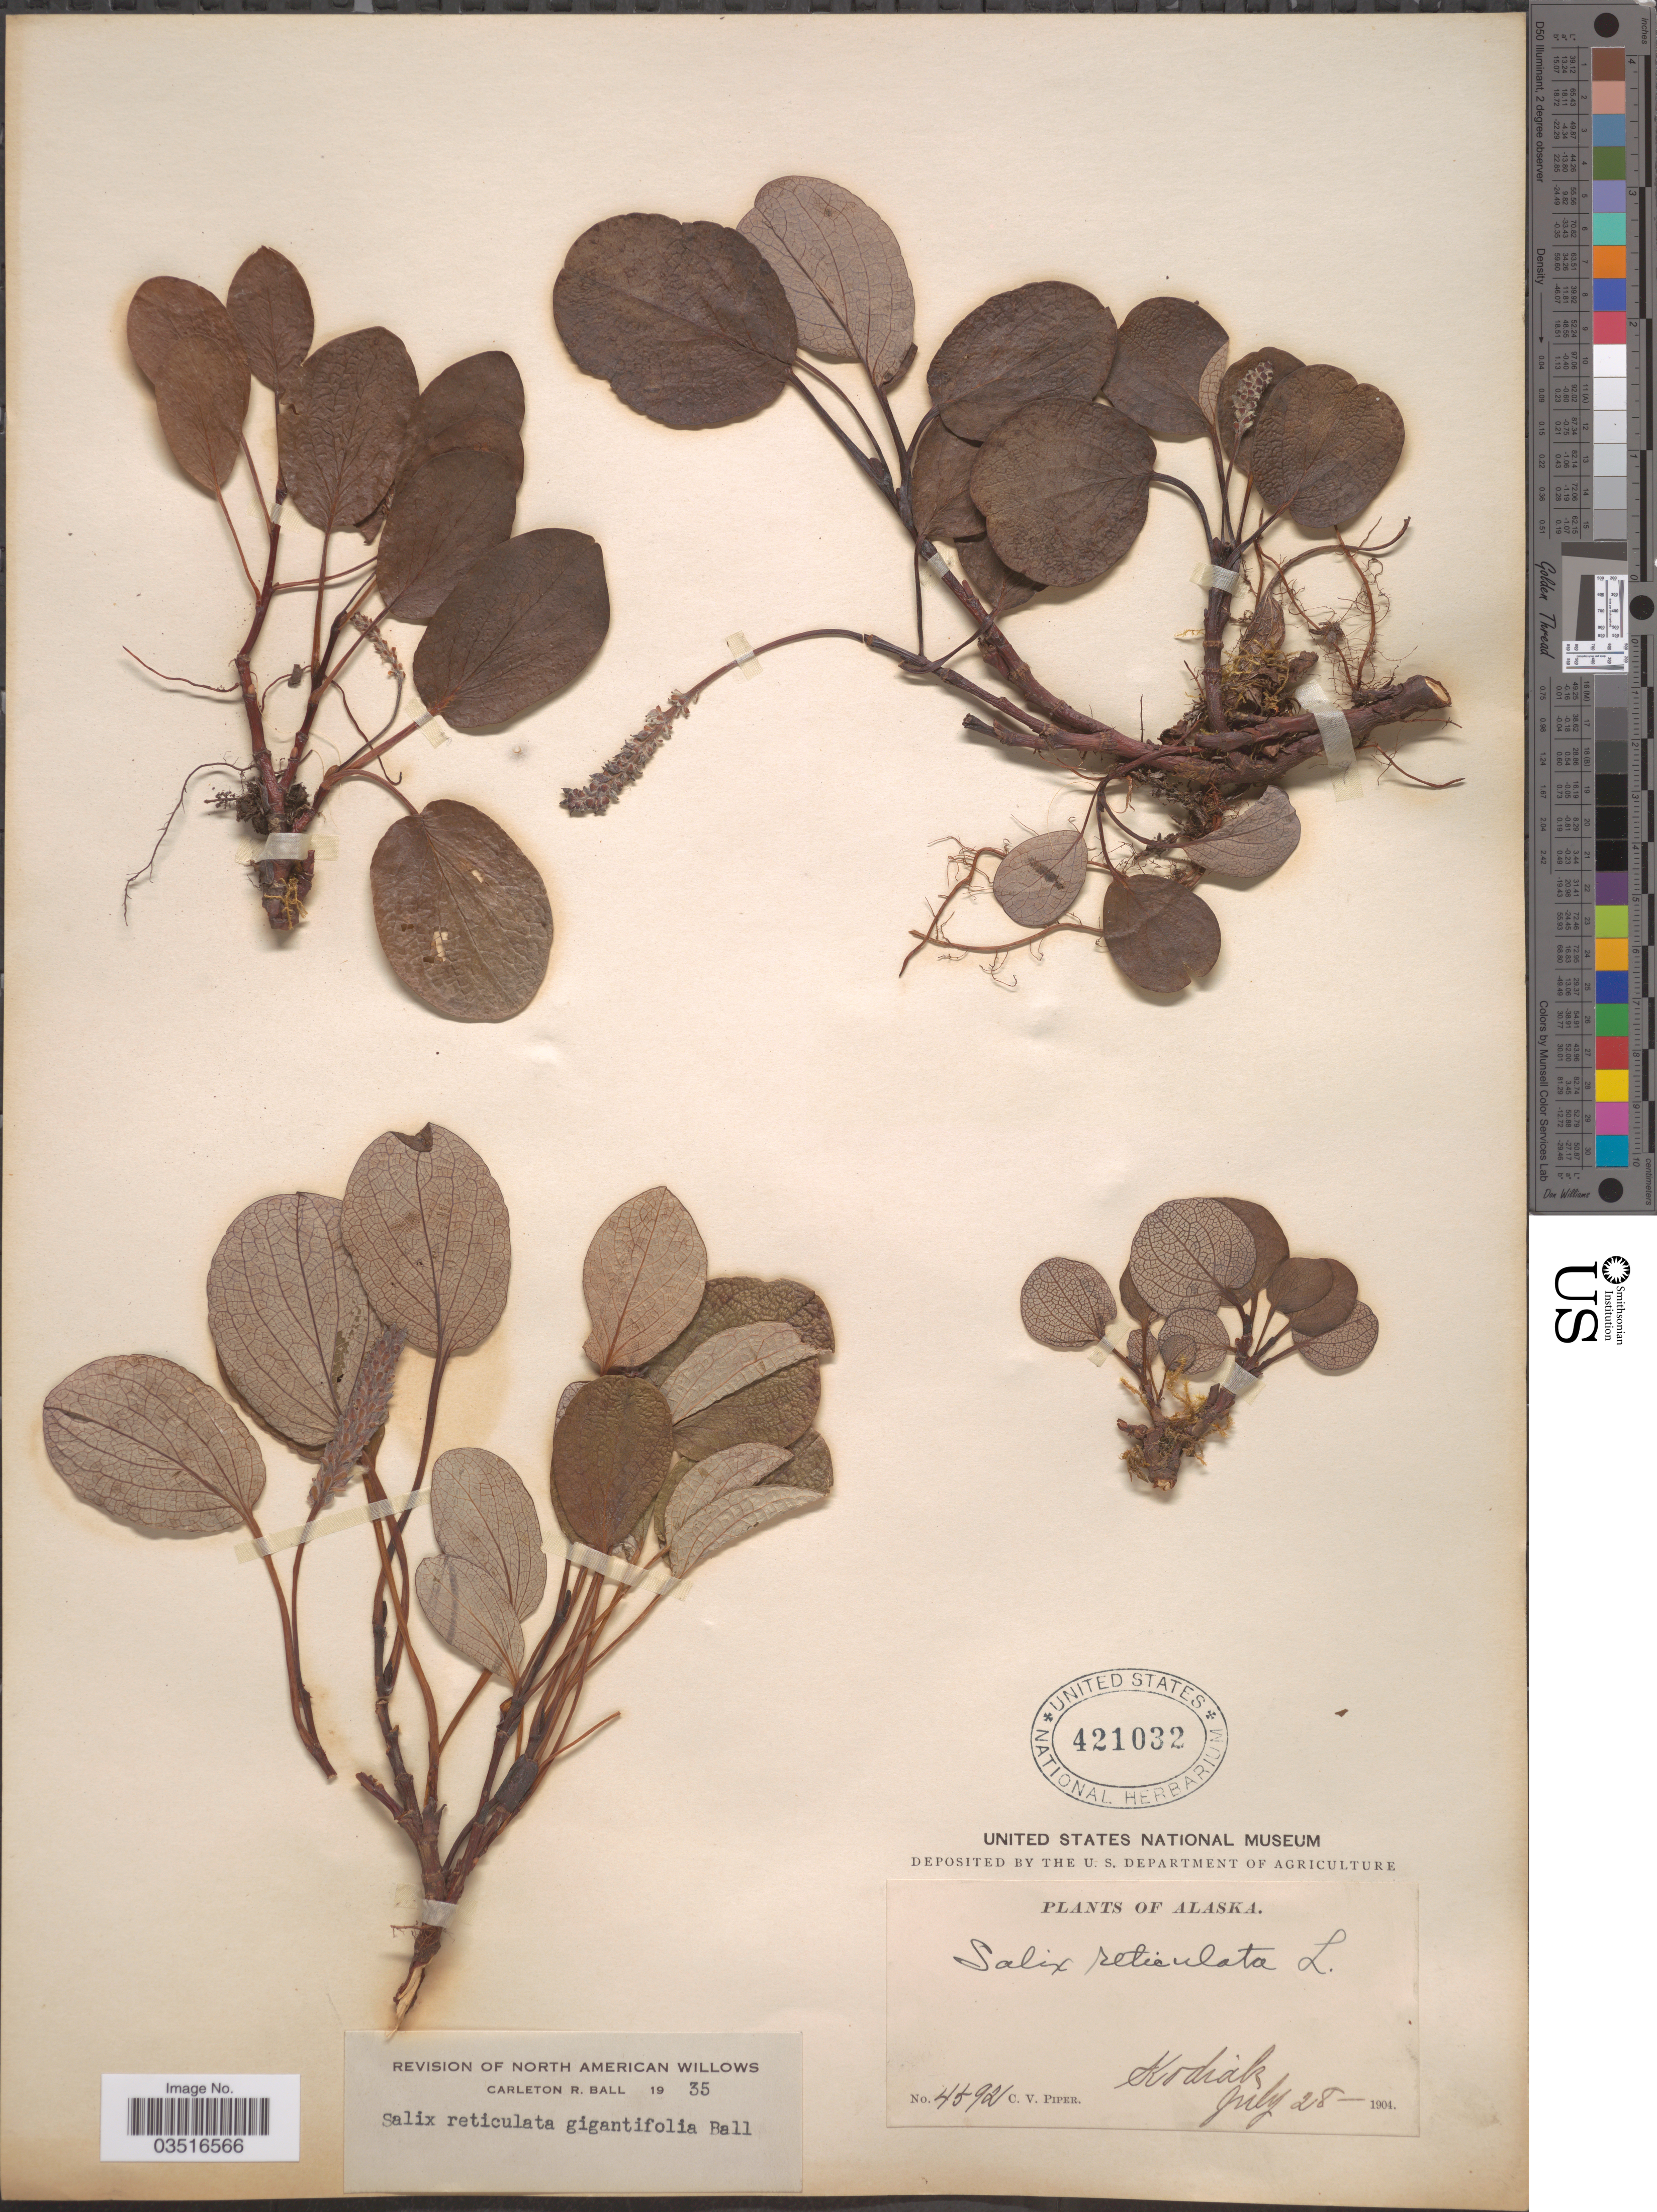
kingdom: Plantae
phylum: Tracheophyta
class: Magnoliopsida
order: Malpighiales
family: Salicaceae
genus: Salix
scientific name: Salix reticulata var. gigantifolia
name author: C.R. Ball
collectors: C. V. Piper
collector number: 4592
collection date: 1904-07-28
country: United States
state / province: Alaska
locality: Kodiak.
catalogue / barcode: US 421032